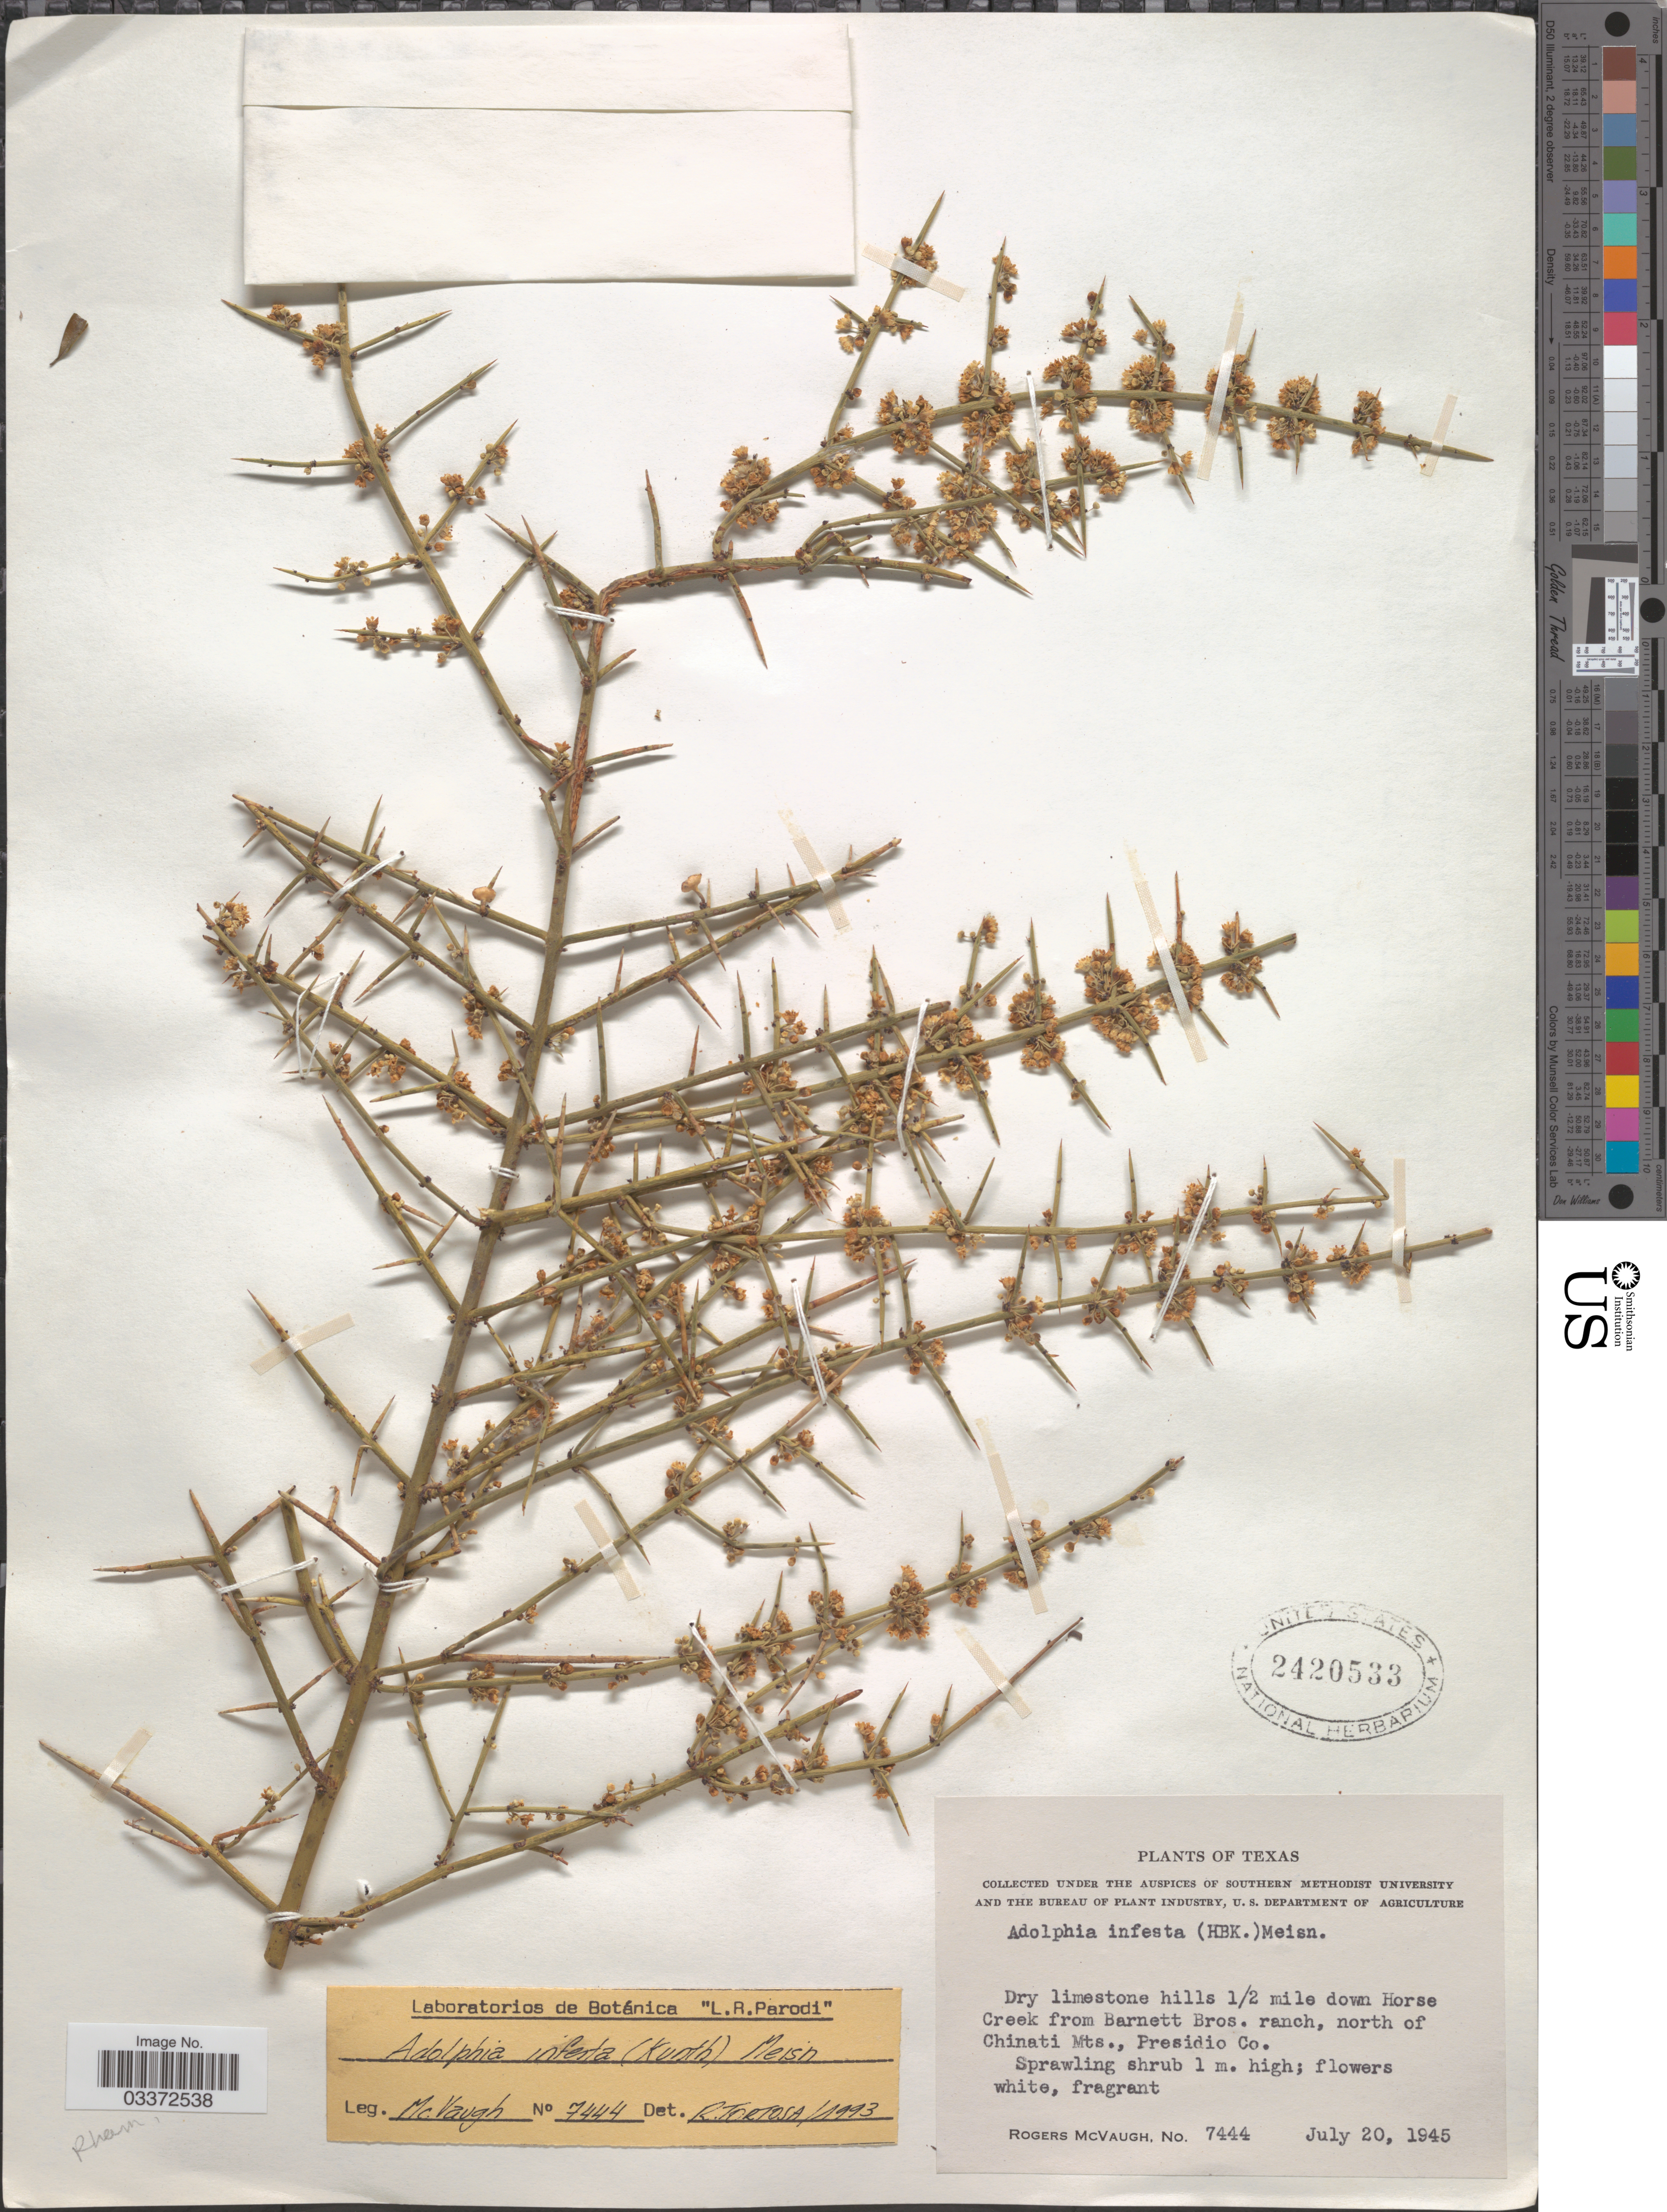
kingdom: Plantae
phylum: Tracheophyta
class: Magnoliopsida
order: Rosales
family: Rhamnaceae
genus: Adolphia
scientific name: Adolphia infesta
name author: (Kunth) Meisn.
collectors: R. McVaugh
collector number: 7444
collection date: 1945-07-20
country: United States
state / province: Texas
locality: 1/2 mile down Horse Creek from Barnett Bros. ranch, north of Chinati Mts., Presidio Co.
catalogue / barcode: US 2420533